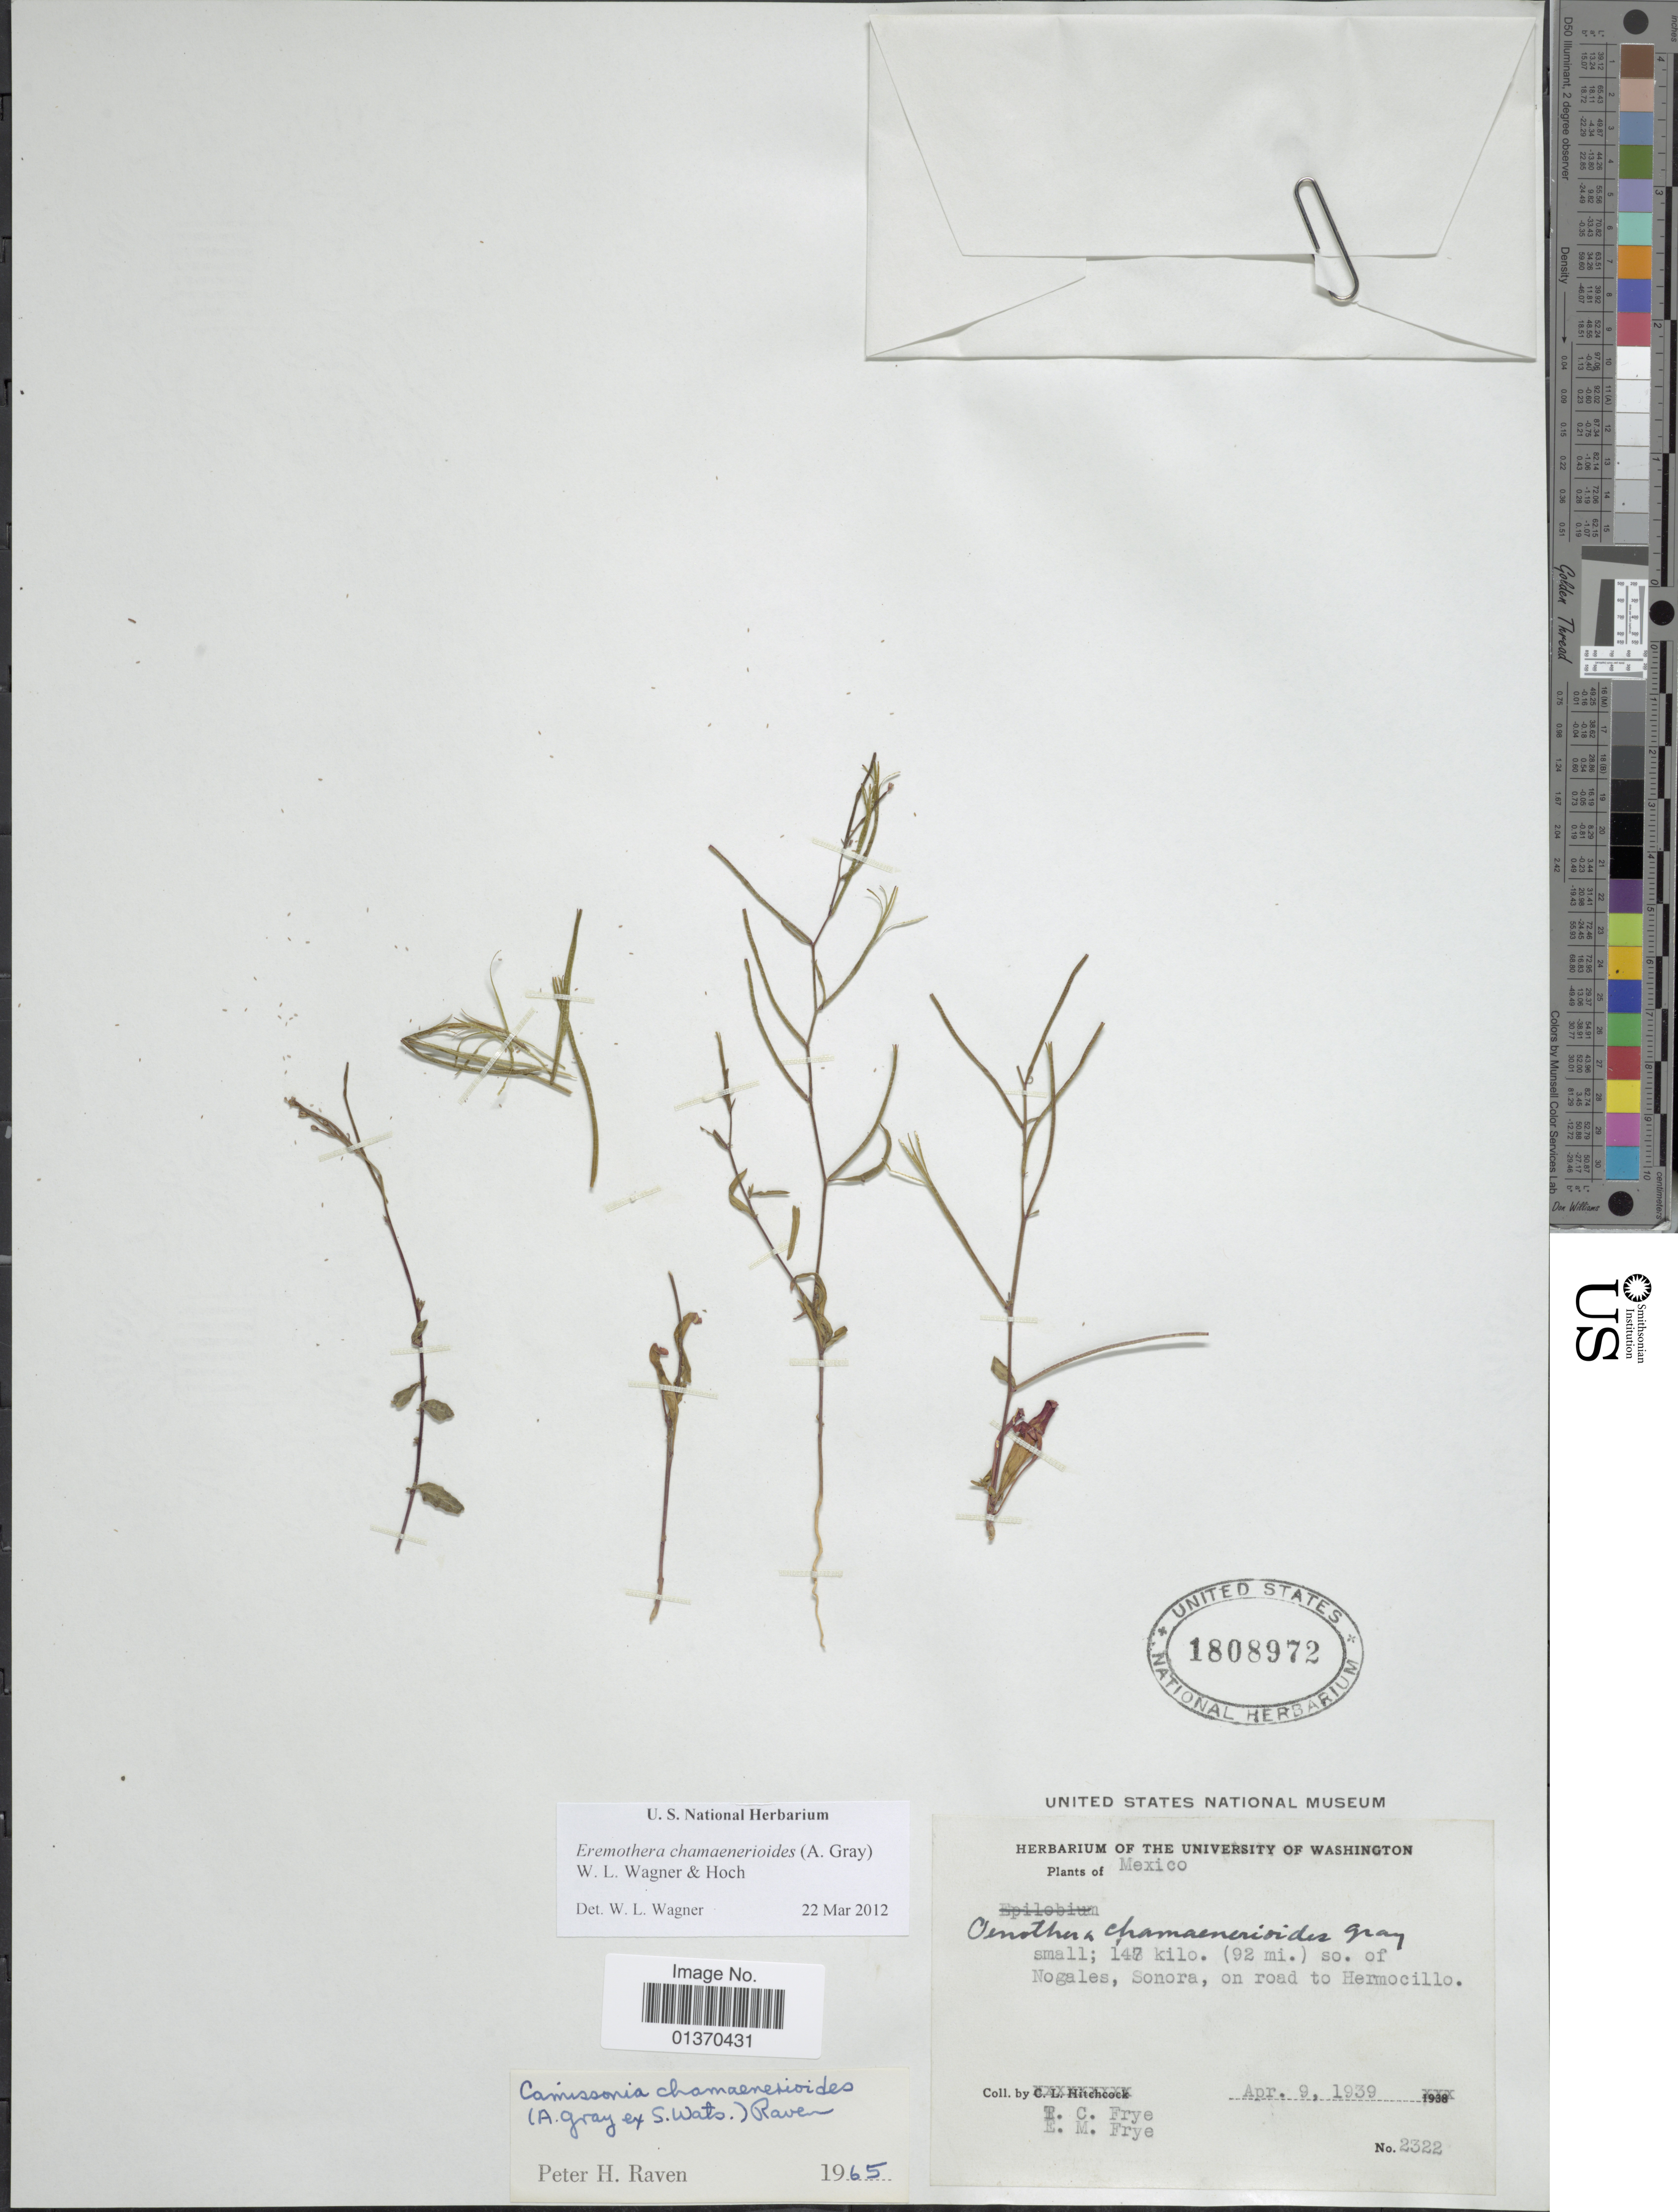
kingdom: Plantae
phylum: Tracheophyta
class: Magnoliopsida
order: Myrtales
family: Onagraceae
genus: Eremothera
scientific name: Eremothera chamaenerioides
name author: (A. Gray) W.L. Wagner & Hoch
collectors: T. C. Frye & E. Frye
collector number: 2322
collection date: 1939-04-09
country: Mexico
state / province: Sonora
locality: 147 kilo (92 mi.) so. of Nogales, Sonora, on road to Hermocillo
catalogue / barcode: US 1808972